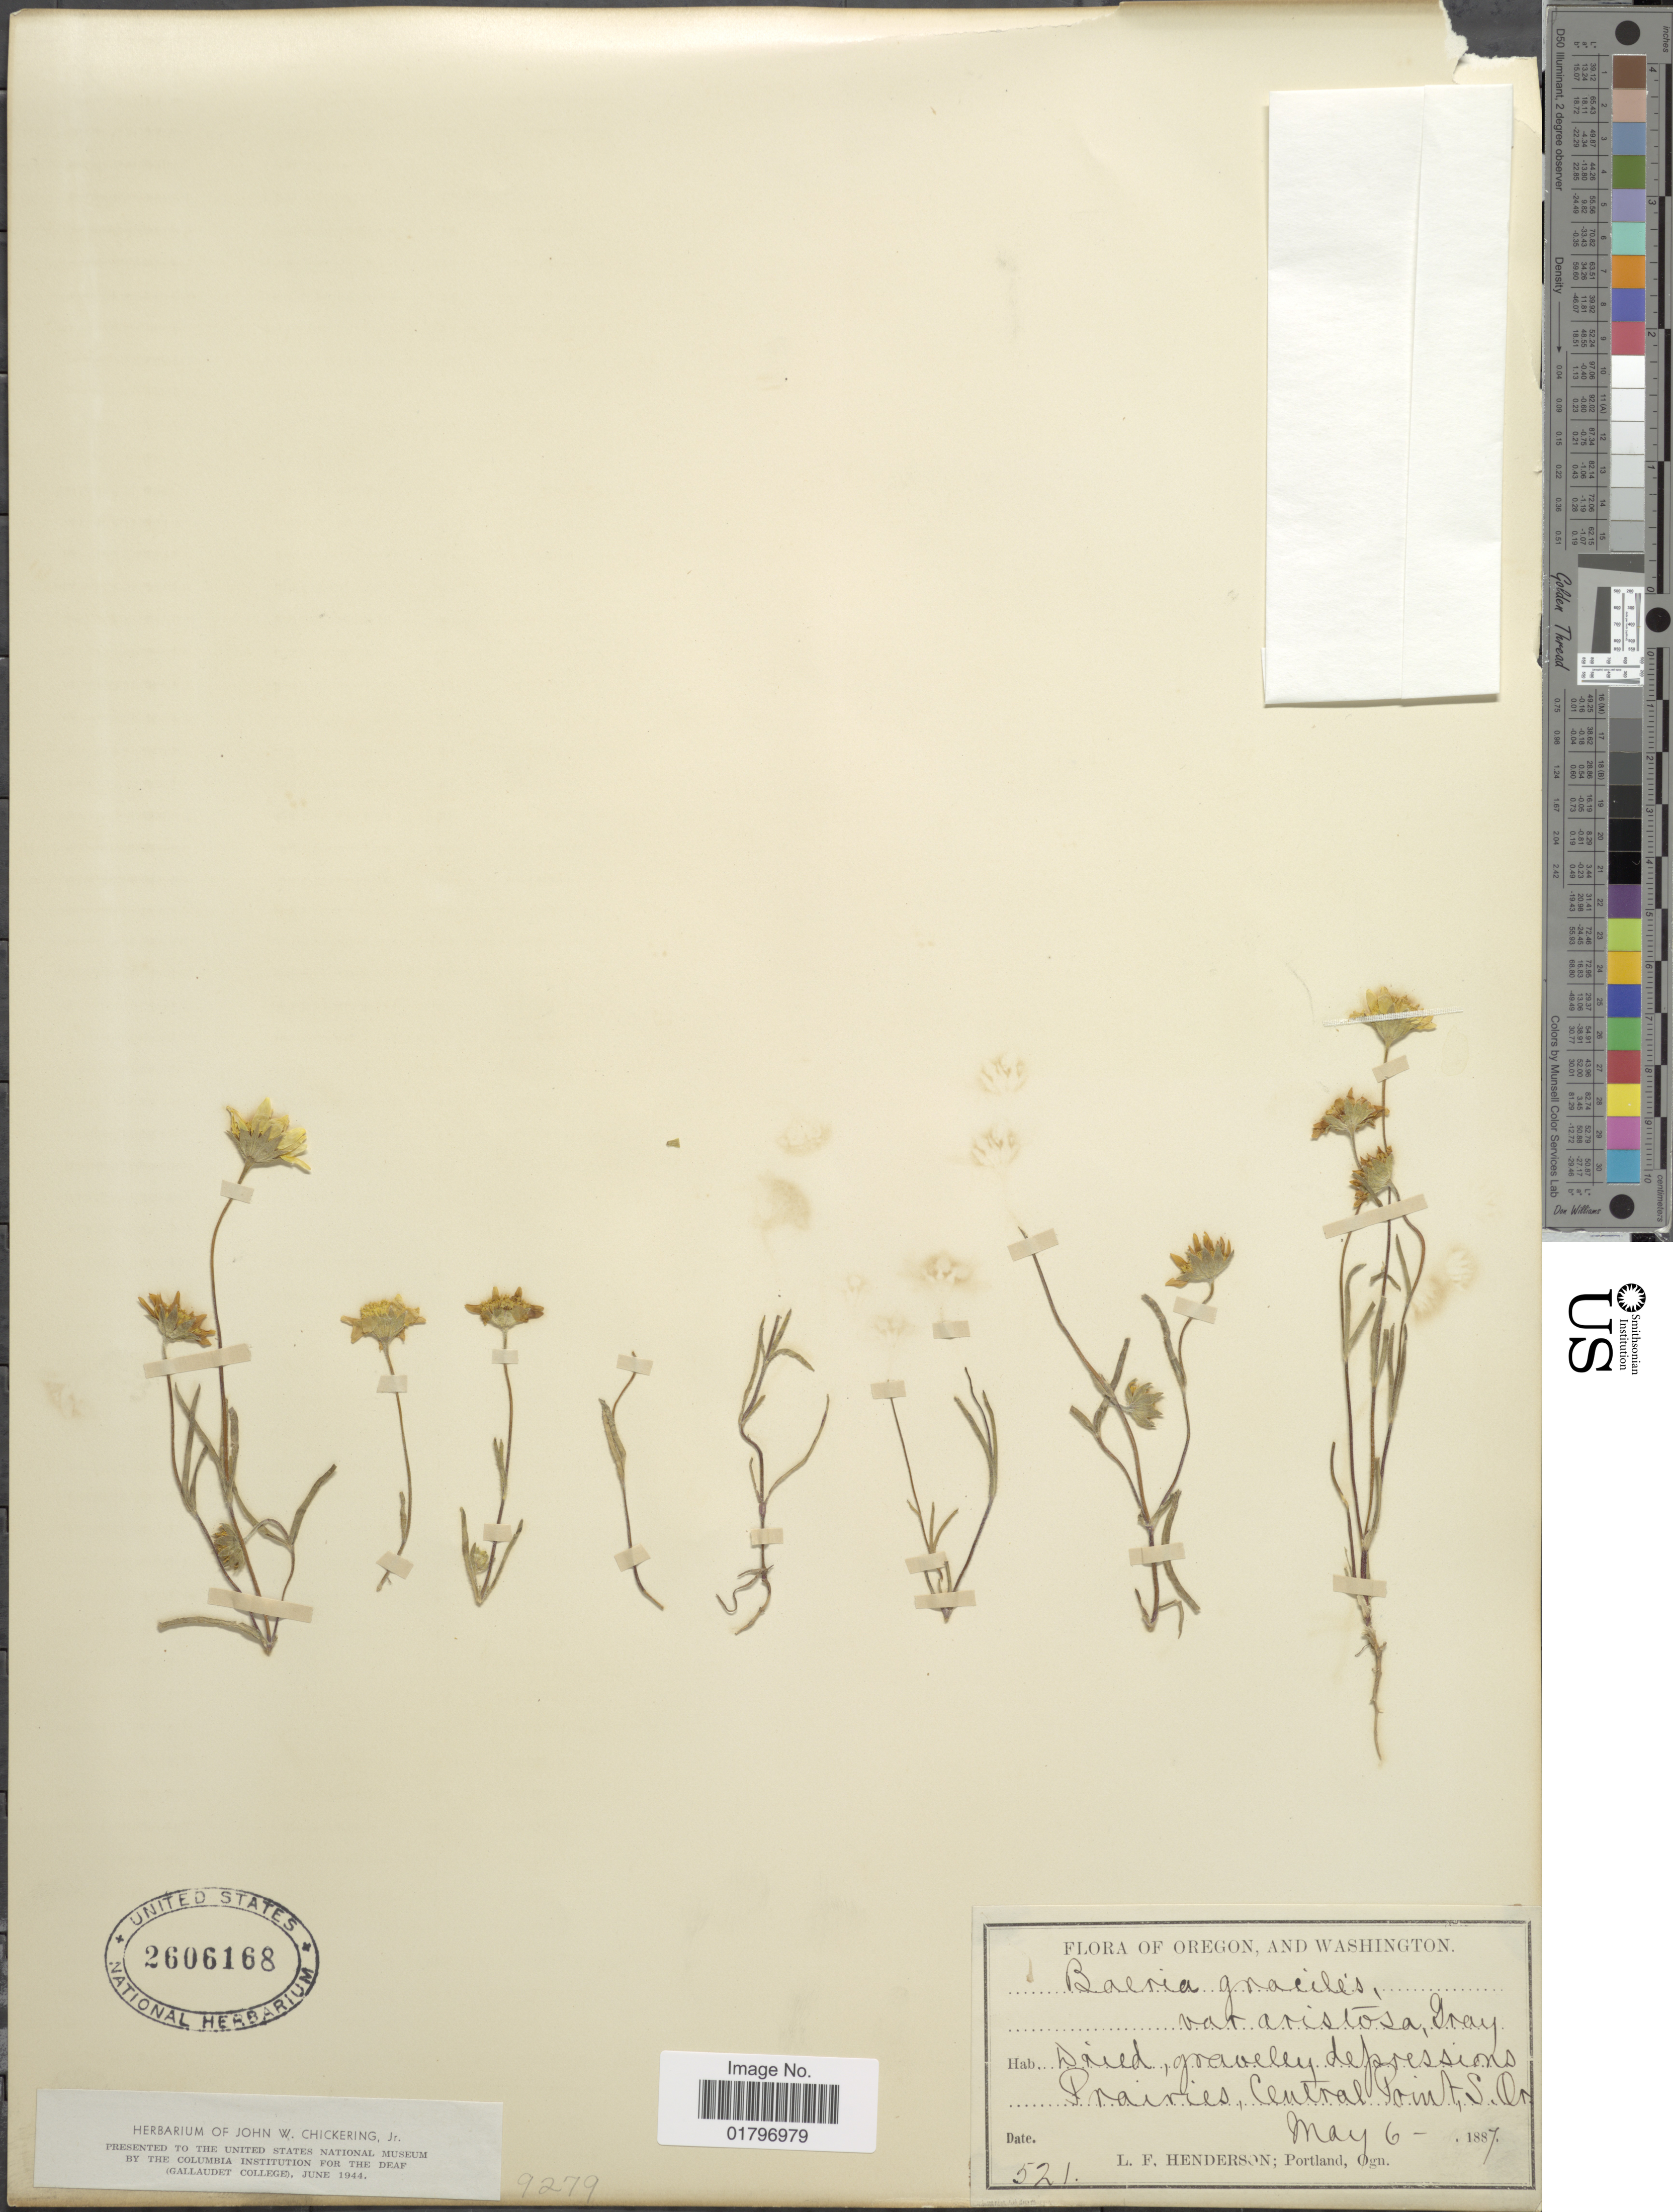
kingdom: Plantae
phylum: Tracheophyta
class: Magnoliopsida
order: Asterales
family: Asteraceae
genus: Lasthenia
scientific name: Lasthenia chrysostoma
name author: (Fisch. & C.A. Mey.) Greene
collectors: L. Henderson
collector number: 521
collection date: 1887-05-06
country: United States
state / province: Oregon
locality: Prairies, Central Point, S. Or.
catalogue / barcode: US 2606168